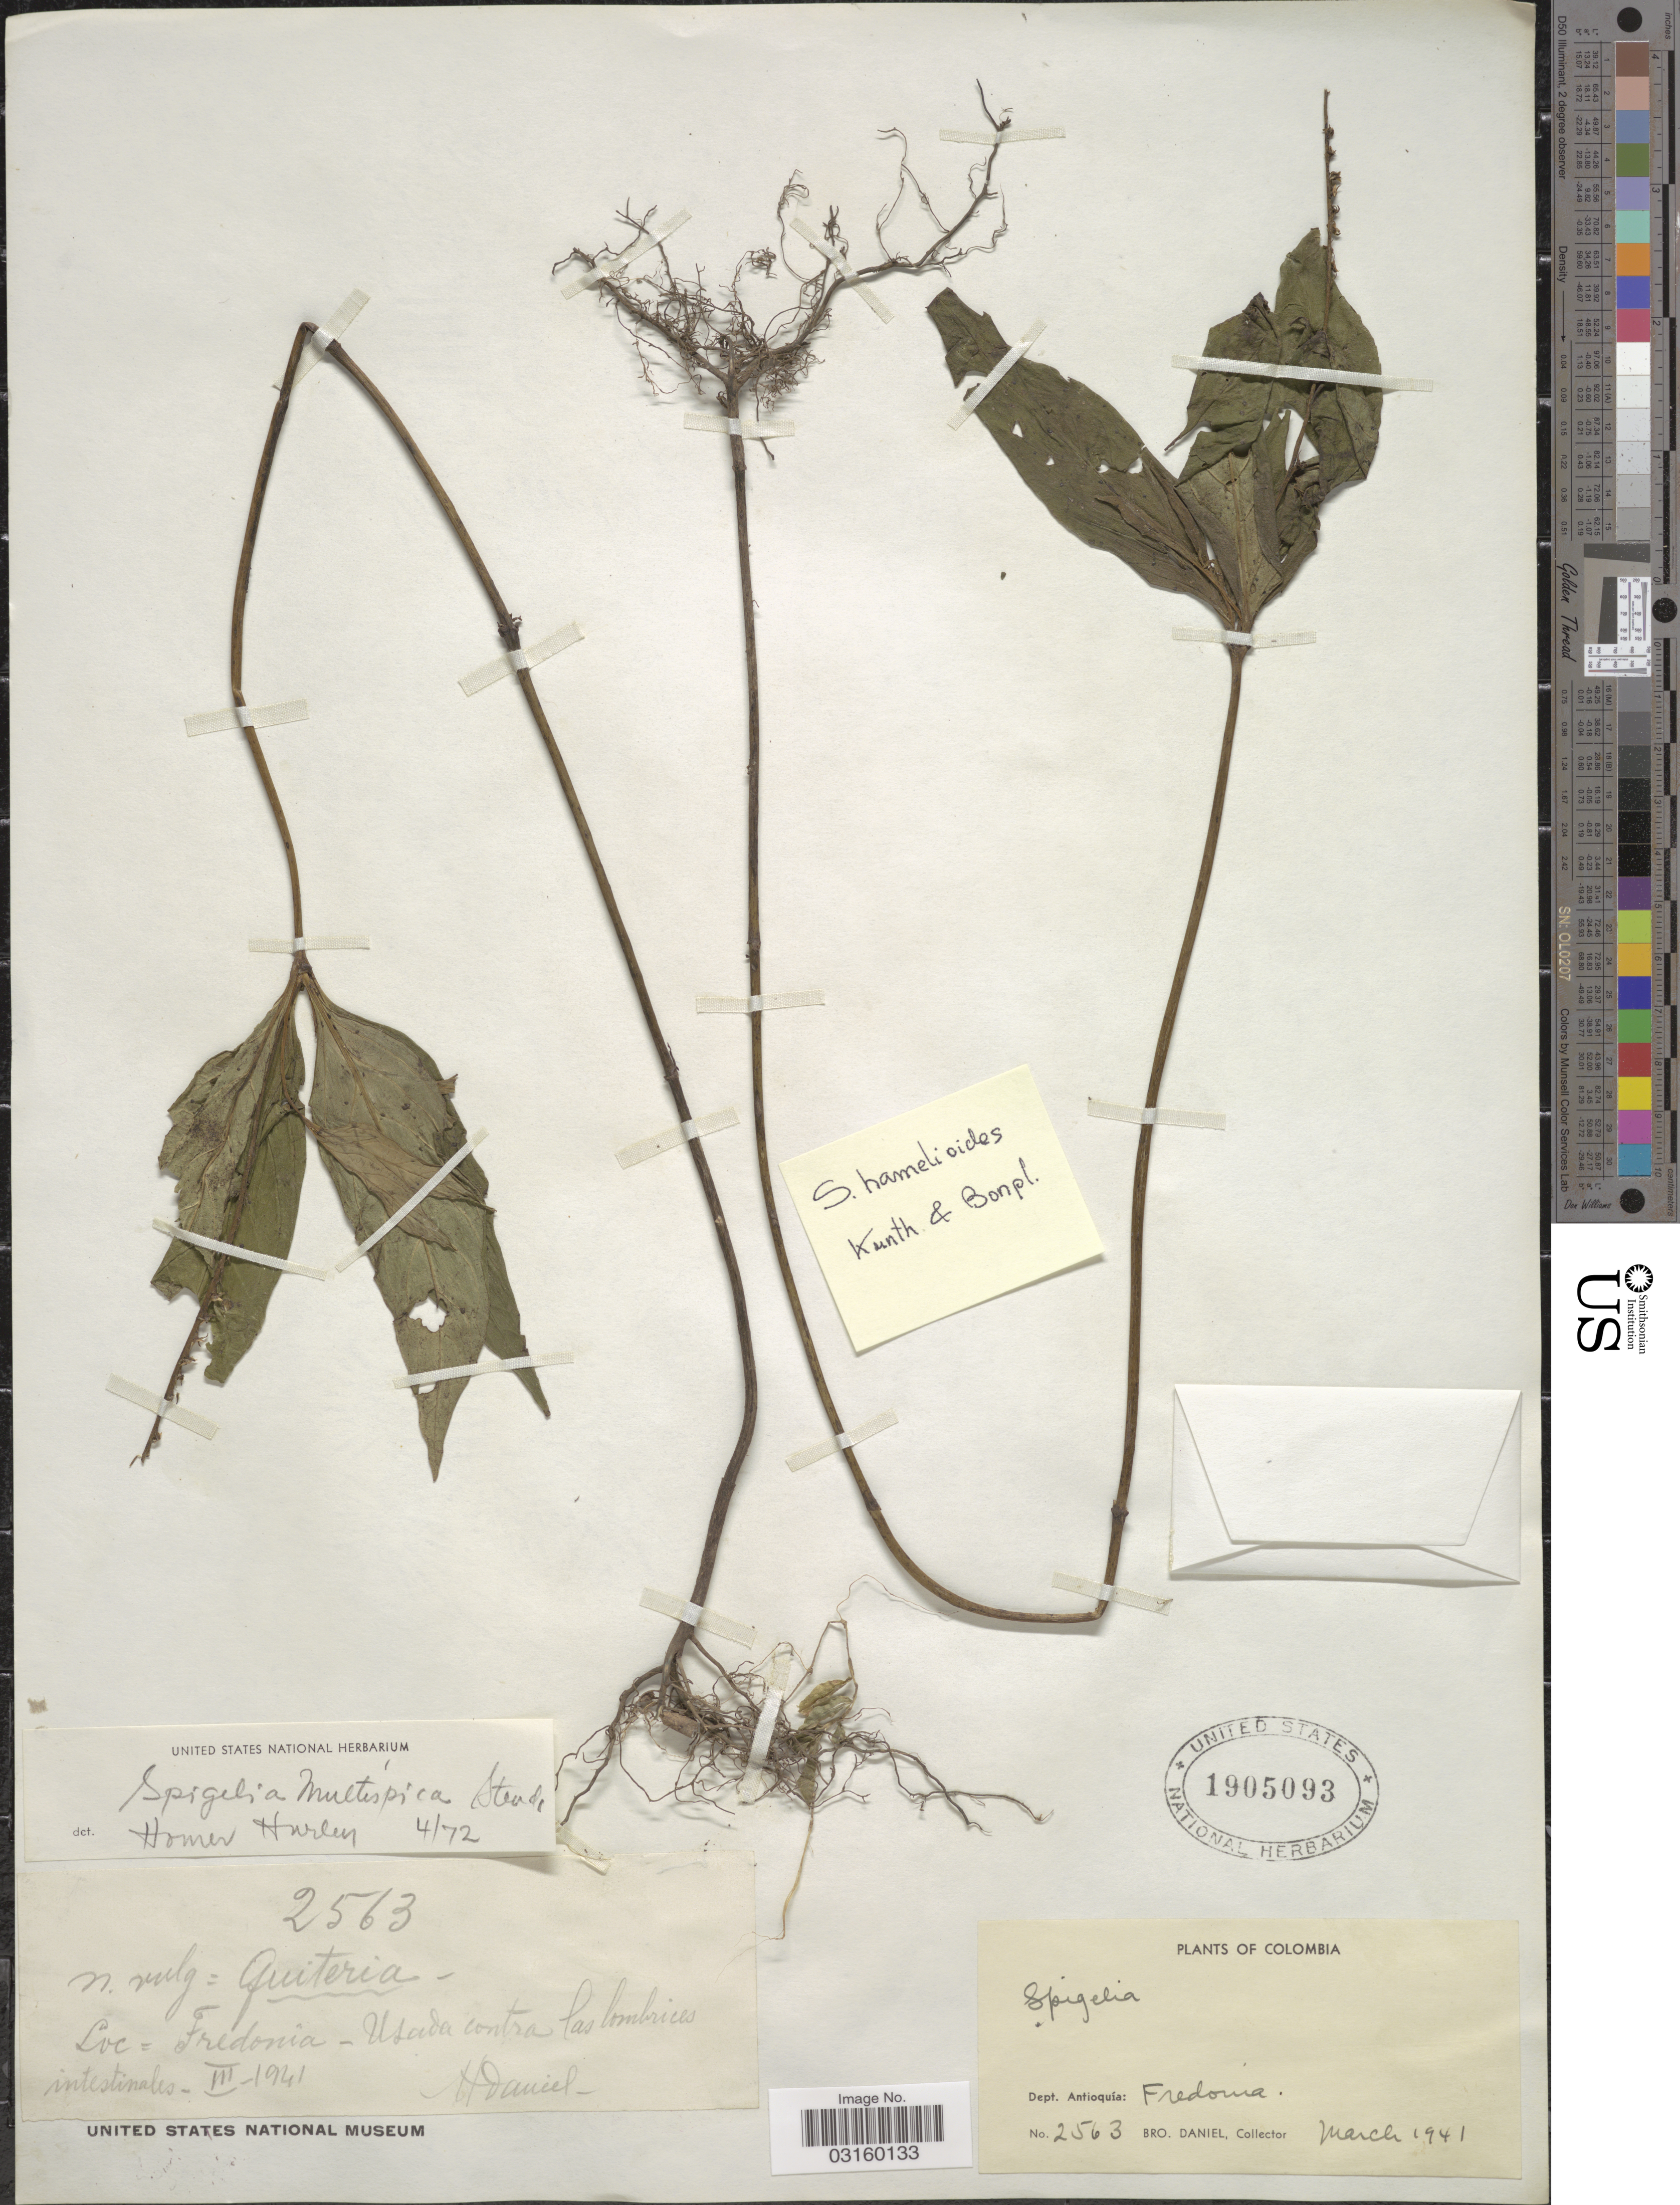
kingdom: Plantae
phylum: Tracheophyta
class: Magnoliopsida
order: Gentianales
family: Loganiaceae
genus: Spigelia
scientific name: Spigelia hamelioides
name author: Kunth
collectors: Bro. Daniel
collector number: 2563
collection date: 1941-03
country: Colombia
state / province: Antioquia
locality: Dept. Antioquía: Fredonia - Usada contra las lombrices intestimales.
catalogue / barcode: US 1905093